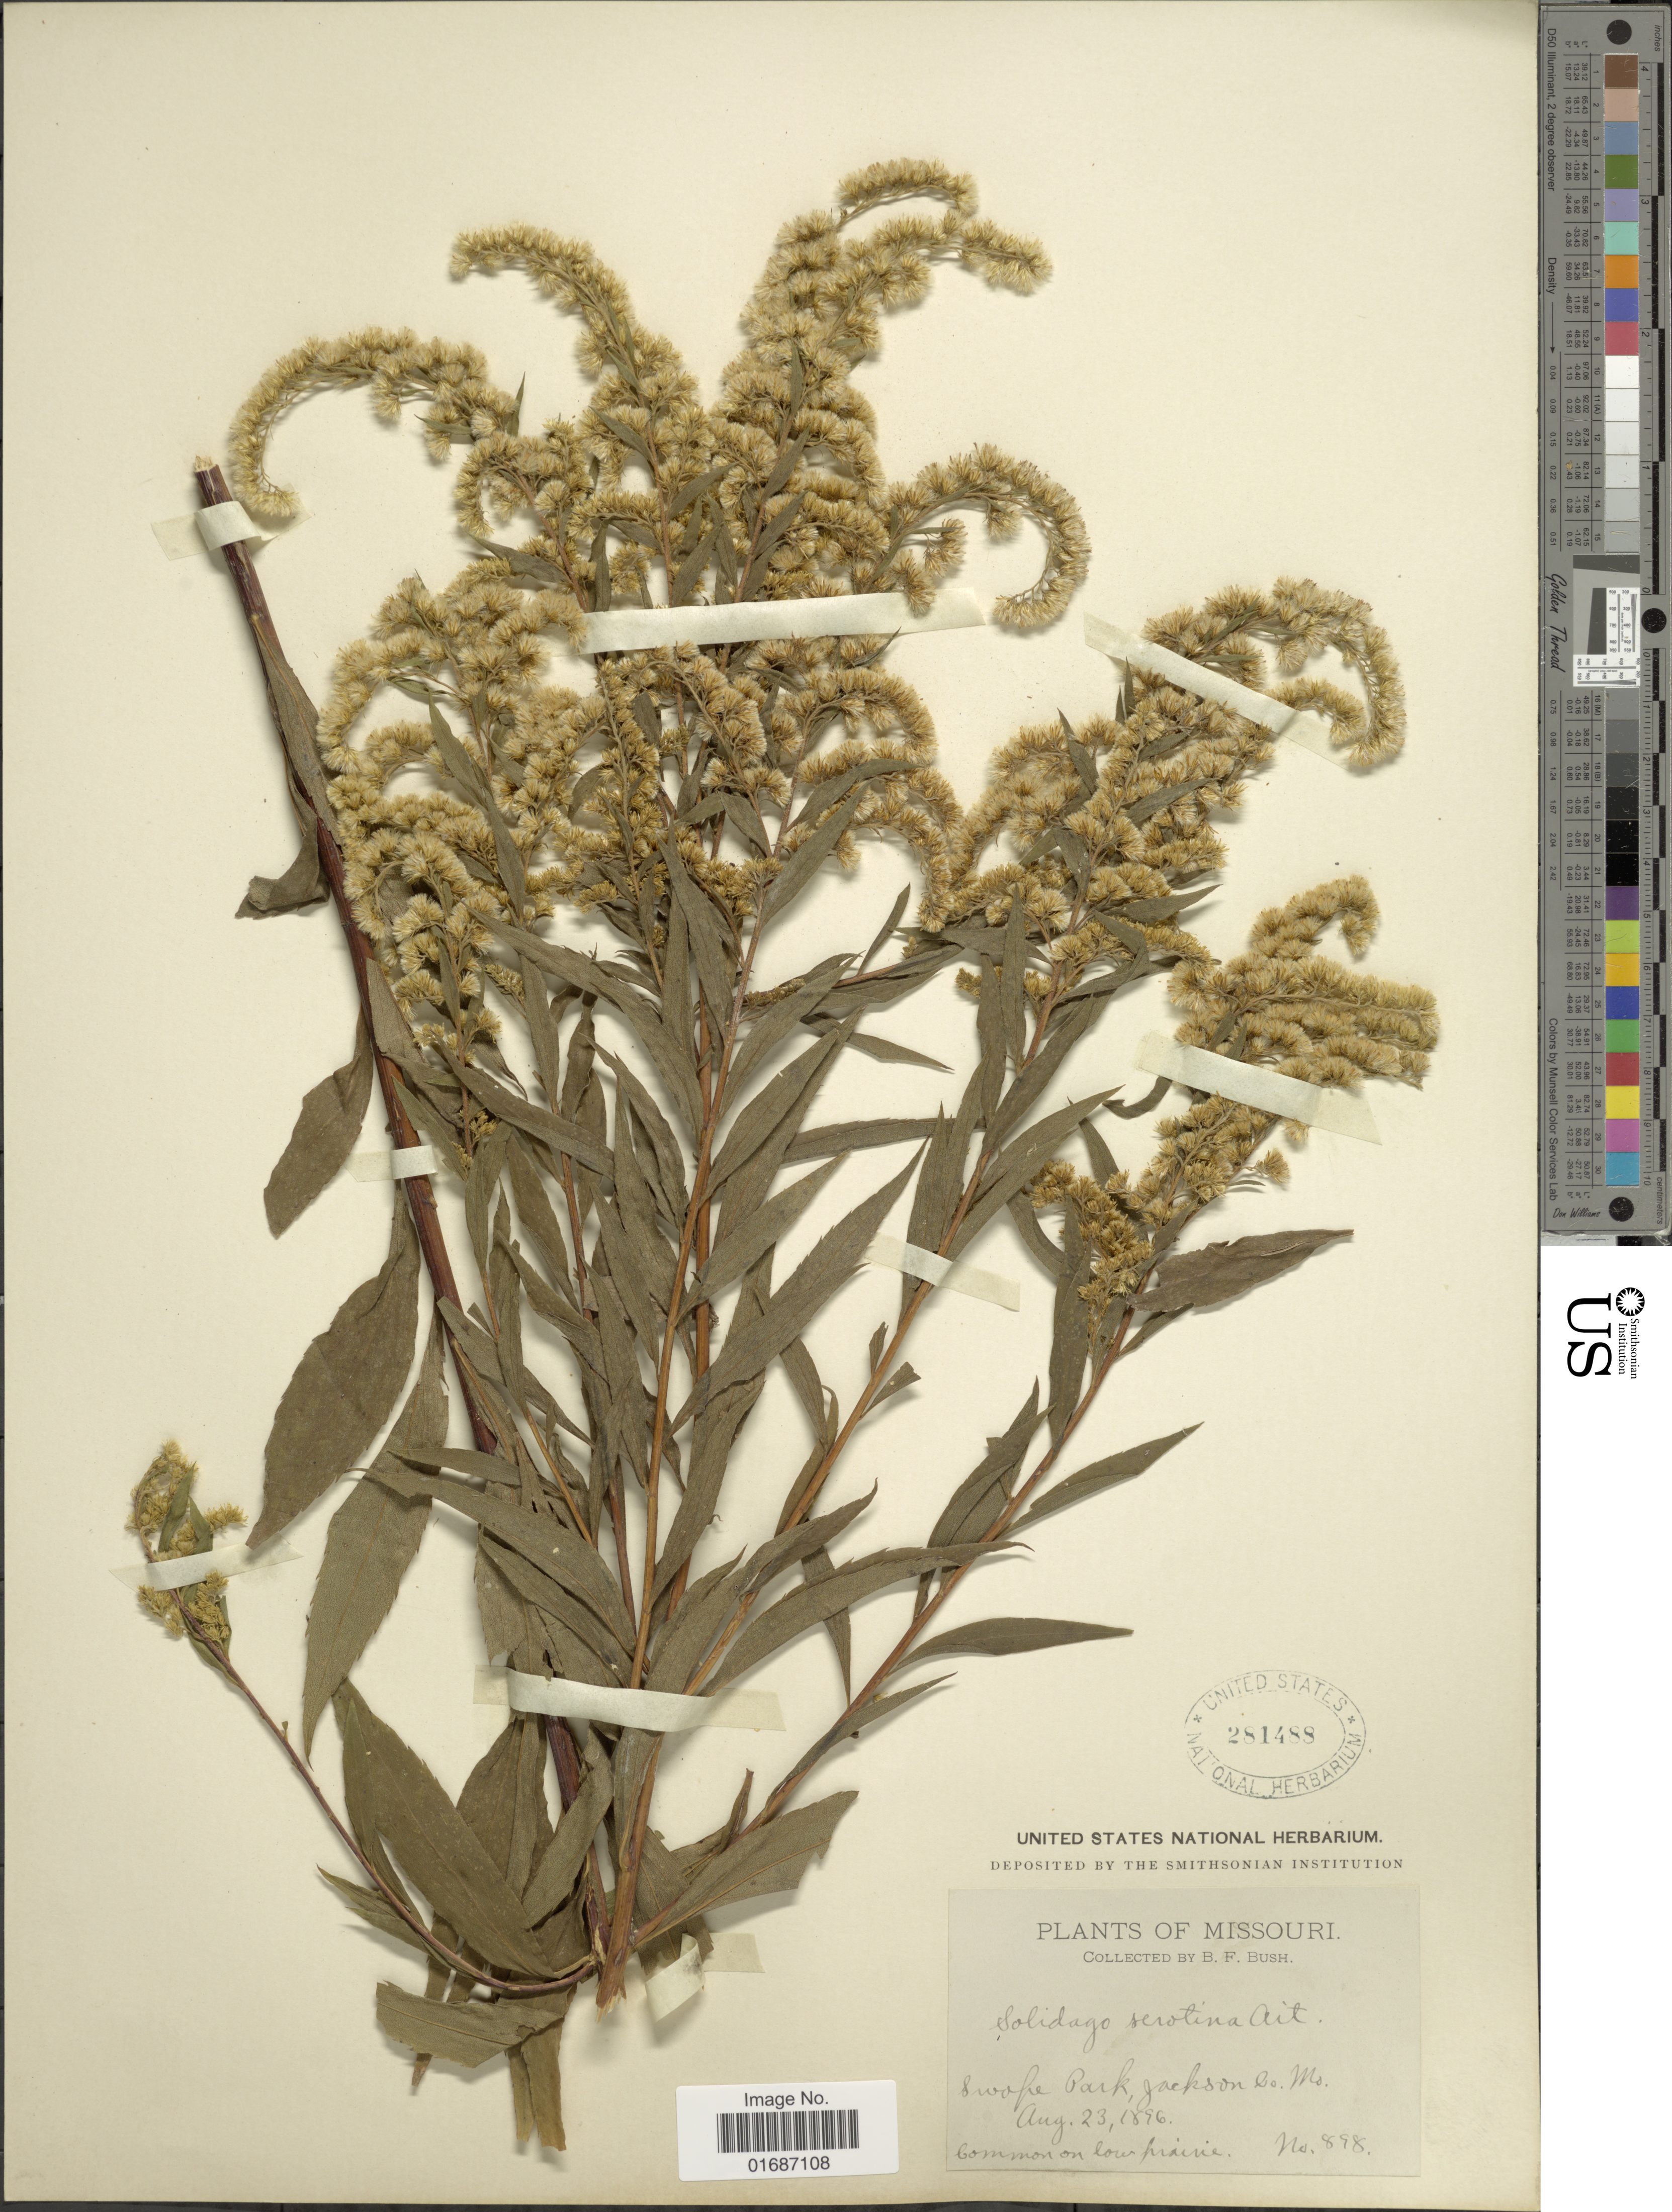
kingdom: Plantae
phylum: Tracheophyta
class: Magnoliopsida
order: Asterales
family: Asteraceae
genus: Solidago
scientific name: Solidago gigantea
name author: Aiton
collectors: B. F. Bush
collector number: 898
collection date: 1896-08-23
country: United States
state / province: Missouri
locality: Swope Park, Jackson Co. Ms.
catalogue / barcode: US 281488